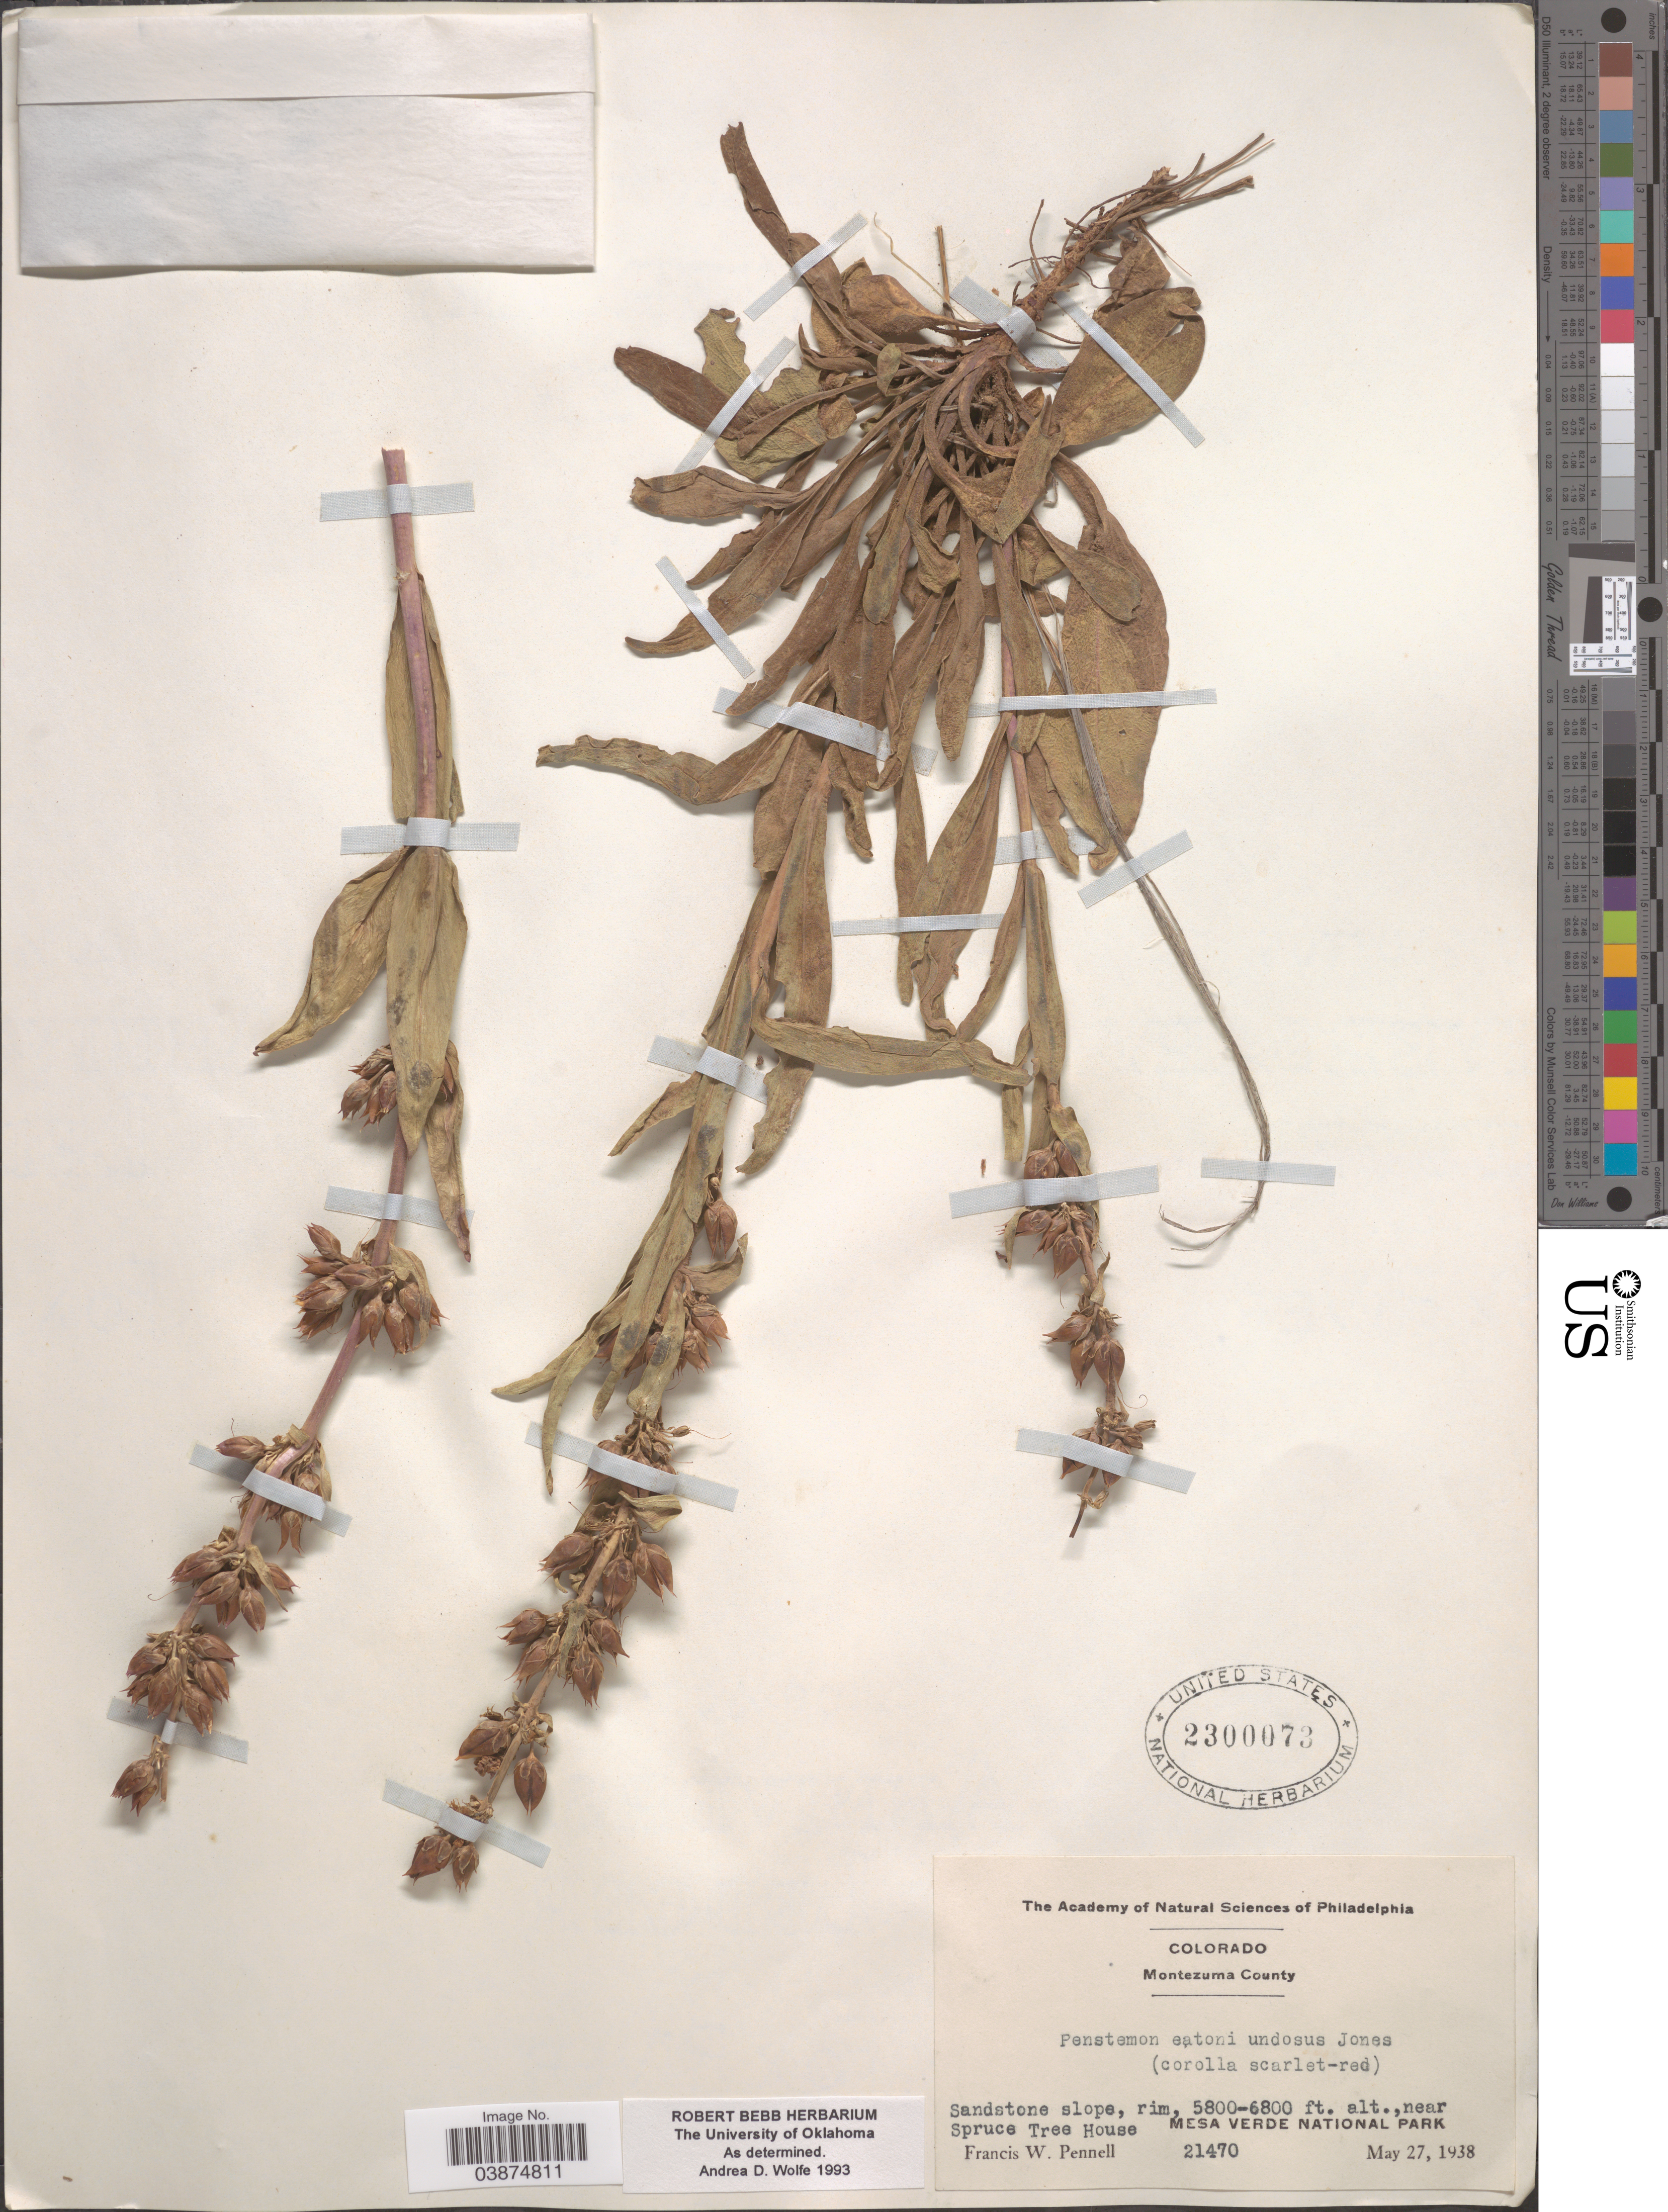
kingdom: Plantae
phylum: Tracheophyta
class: Magnoliopsida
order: Lamiales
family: Plantaginaceae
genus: Penstemon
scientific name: Penstemon eatonii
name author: A. Gray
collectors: F. W. Pennell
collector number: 21470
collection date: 1938-05-27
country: United States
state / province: Colorado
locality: Montezuma County, near Spruce Tree House Mesa Verde National Park.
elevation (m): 1768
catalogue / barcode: US 2300073